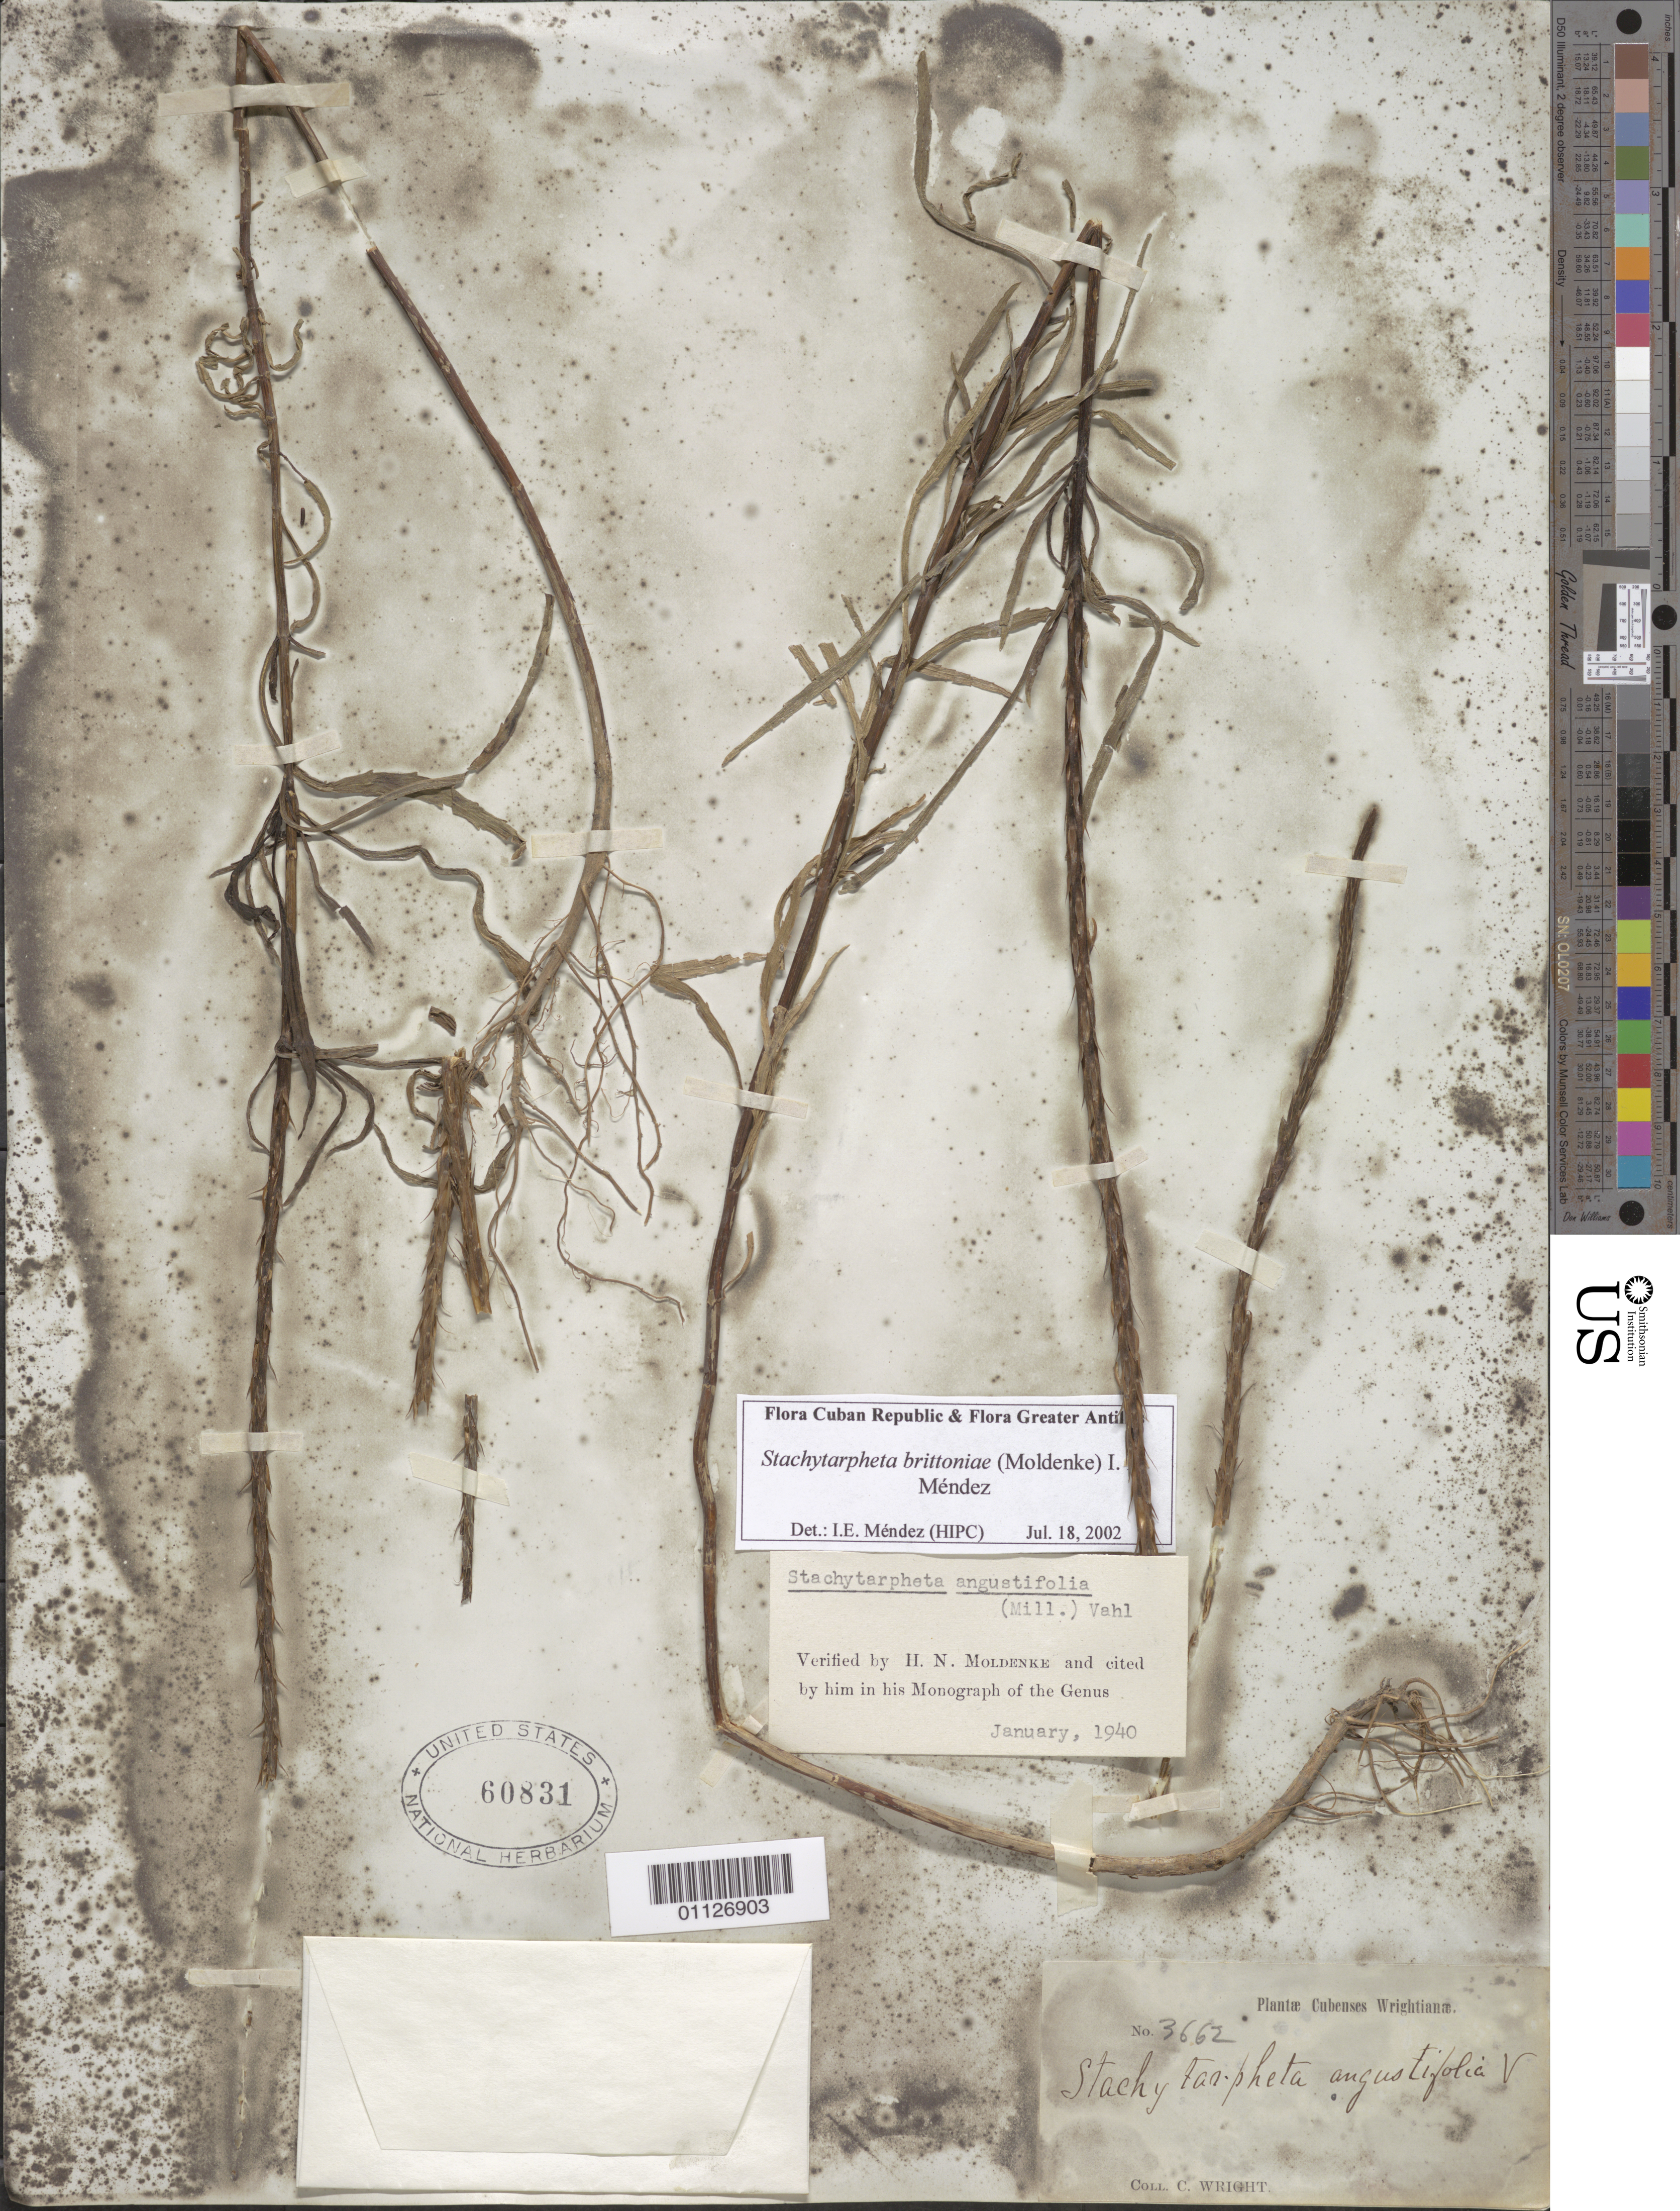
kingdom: Plantae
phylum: Tracheophyta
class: Magnoliopsida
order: Lamiales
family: Verbenaceae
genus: Stachytarpheta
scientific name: Stachytarpheta brittoniae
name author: (Moldenke) I.E. Méndez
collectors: C. Wright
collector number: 3662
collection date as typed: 1800 to 1899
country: Cuba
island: Cuba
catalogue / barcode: US 60831